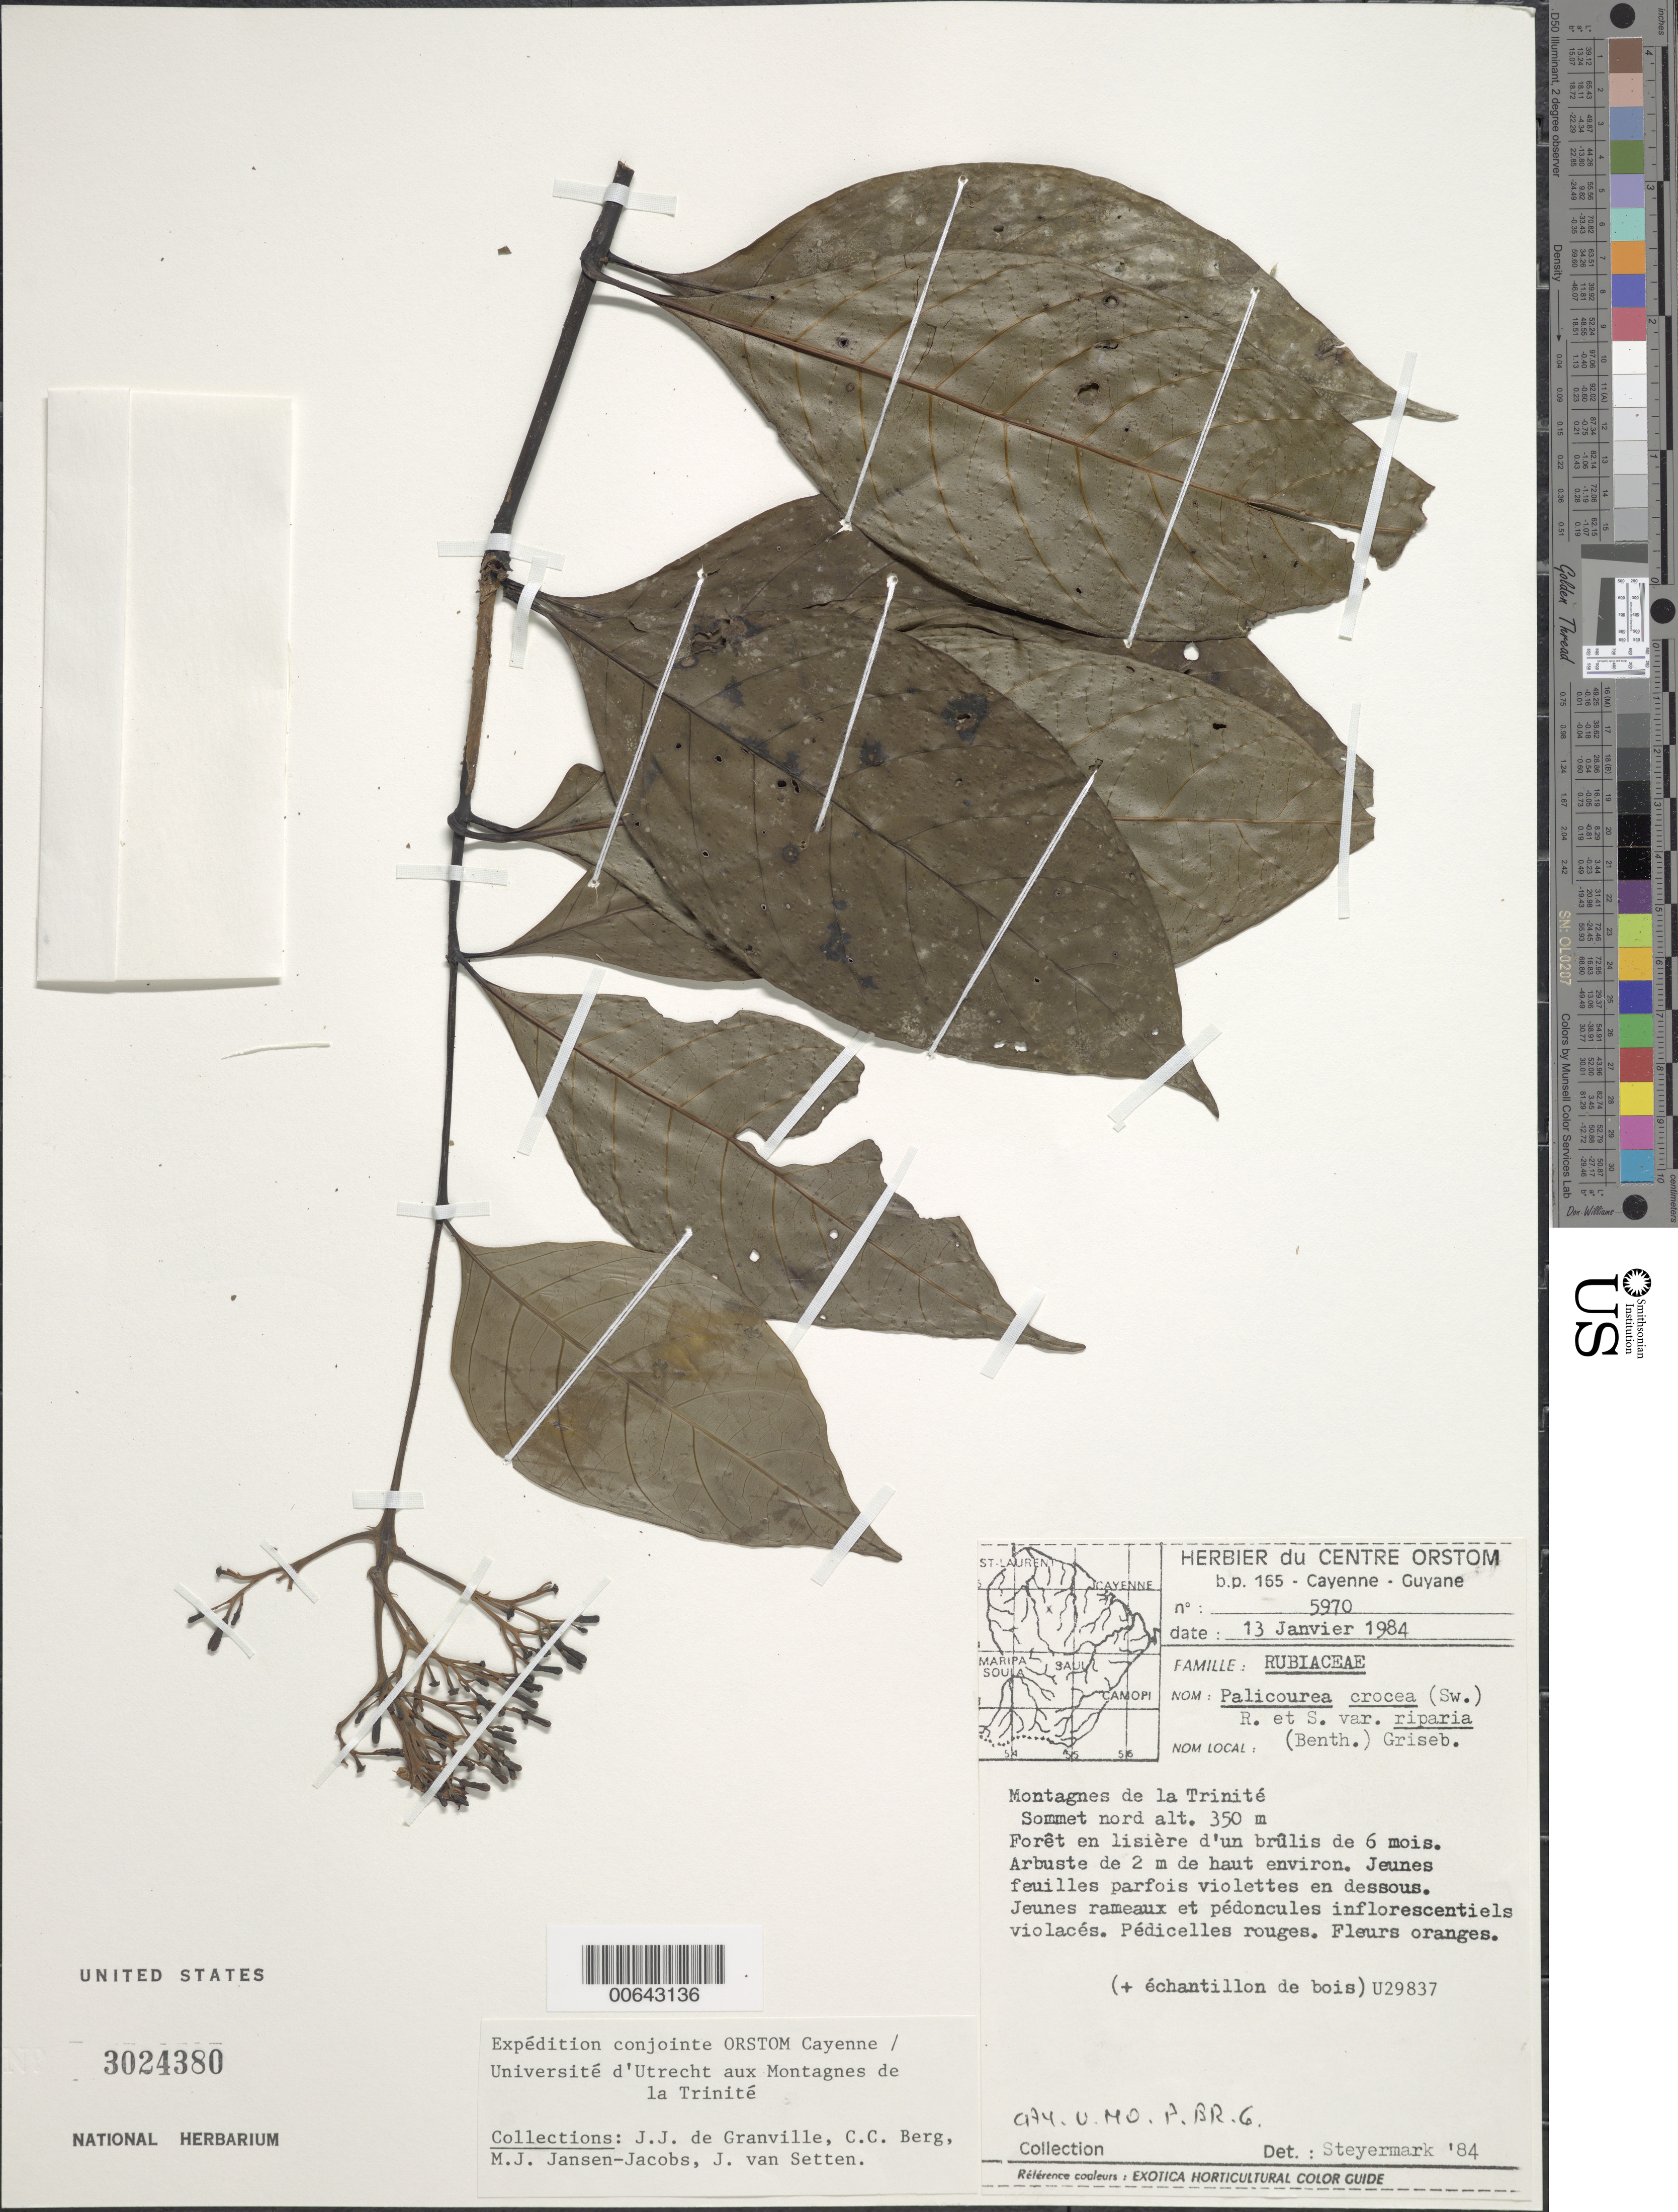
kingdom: Plantae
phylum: Tracheophyta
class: Magnoliopsida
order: Gentianales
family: Rubiaceae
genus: Palicourea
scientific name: Palicourea crocea var. riparia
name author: (Benth.) Griseb.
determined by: Steyermark, Julian A., (VEN)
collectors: J.-J. de Granville, C. C. Berg, M. J. Jansen-Jacobs & J. van Setten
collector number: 5970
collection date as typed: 13-Jan-84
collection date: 1984-01-13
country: French Guiana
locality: Montagnes de la Trinité, sommet Nord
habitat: Foret en lisiere d'un brulis de 6 mois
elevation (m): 350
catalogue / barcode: US 3024380